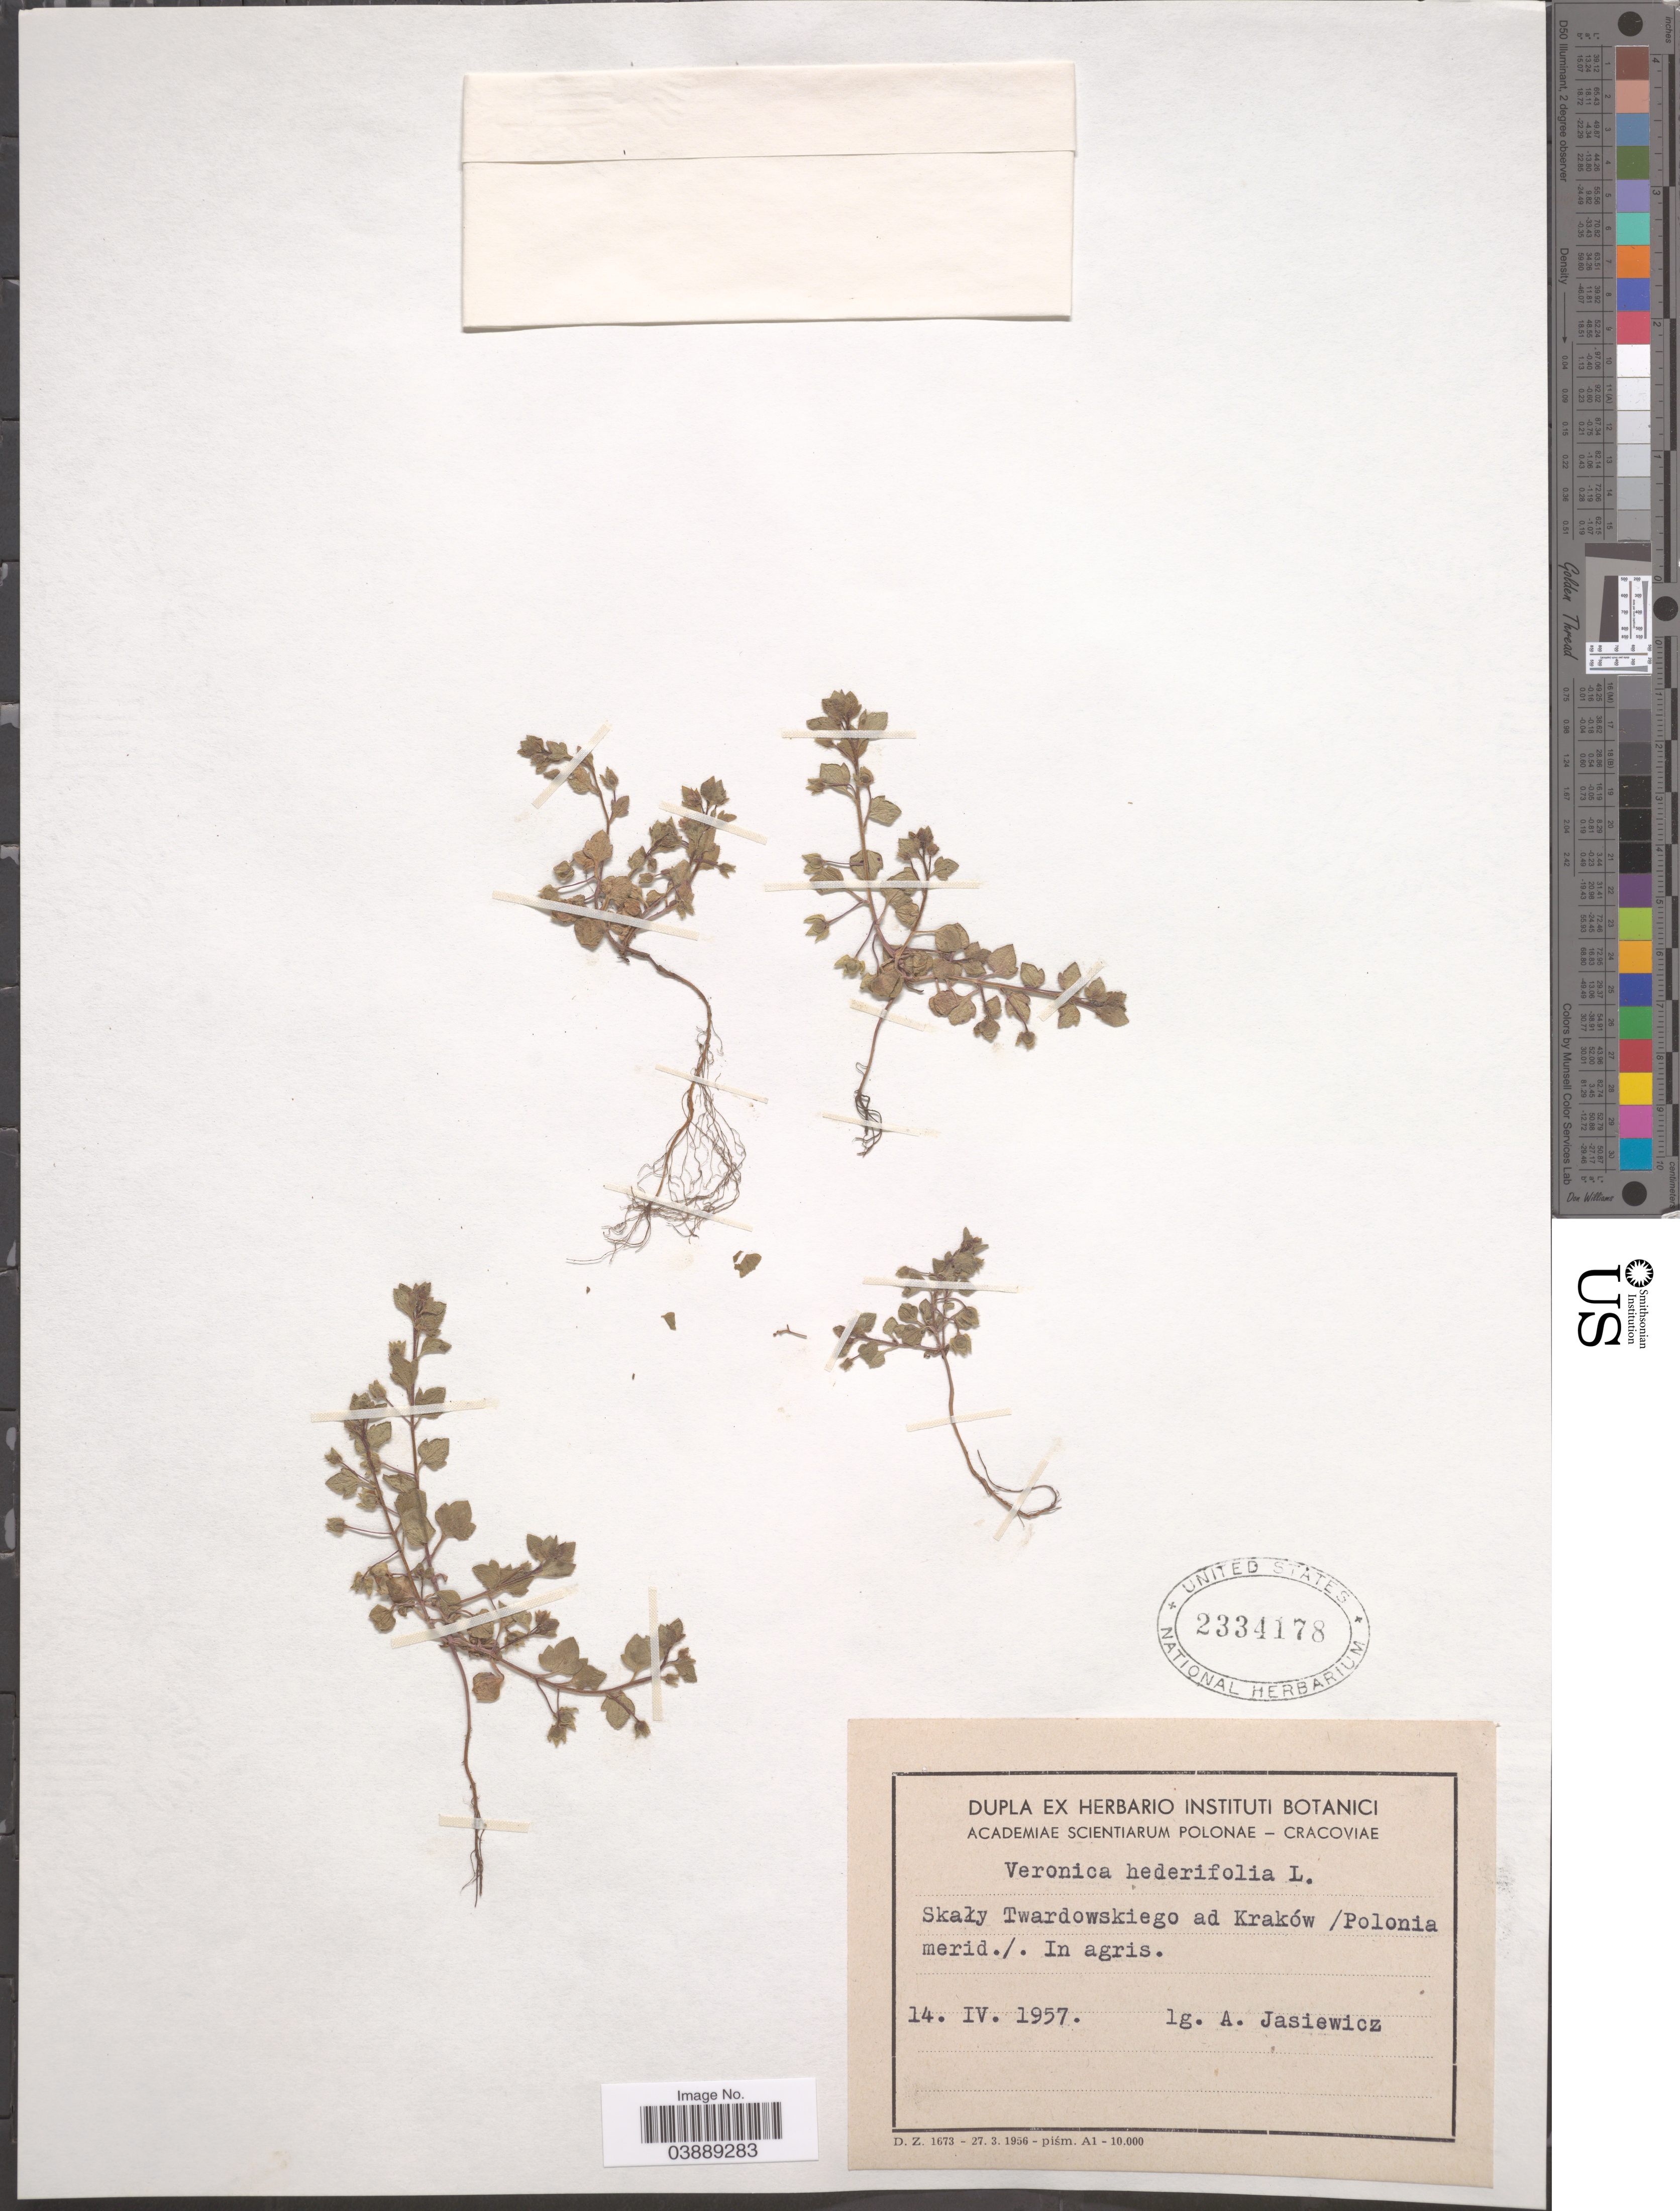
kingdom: Plantae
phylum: Tracheophyta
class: Magnoliopsida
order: Lamiales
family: Plantaginaceae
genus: Veronica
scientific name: Veronica hederifolia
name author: L.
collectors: A. Jasiewicz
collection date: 1957-04-14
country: Poland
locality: Skały Twardowskiego ad Kraków/ Polonia merid.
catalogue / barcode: US 2334178